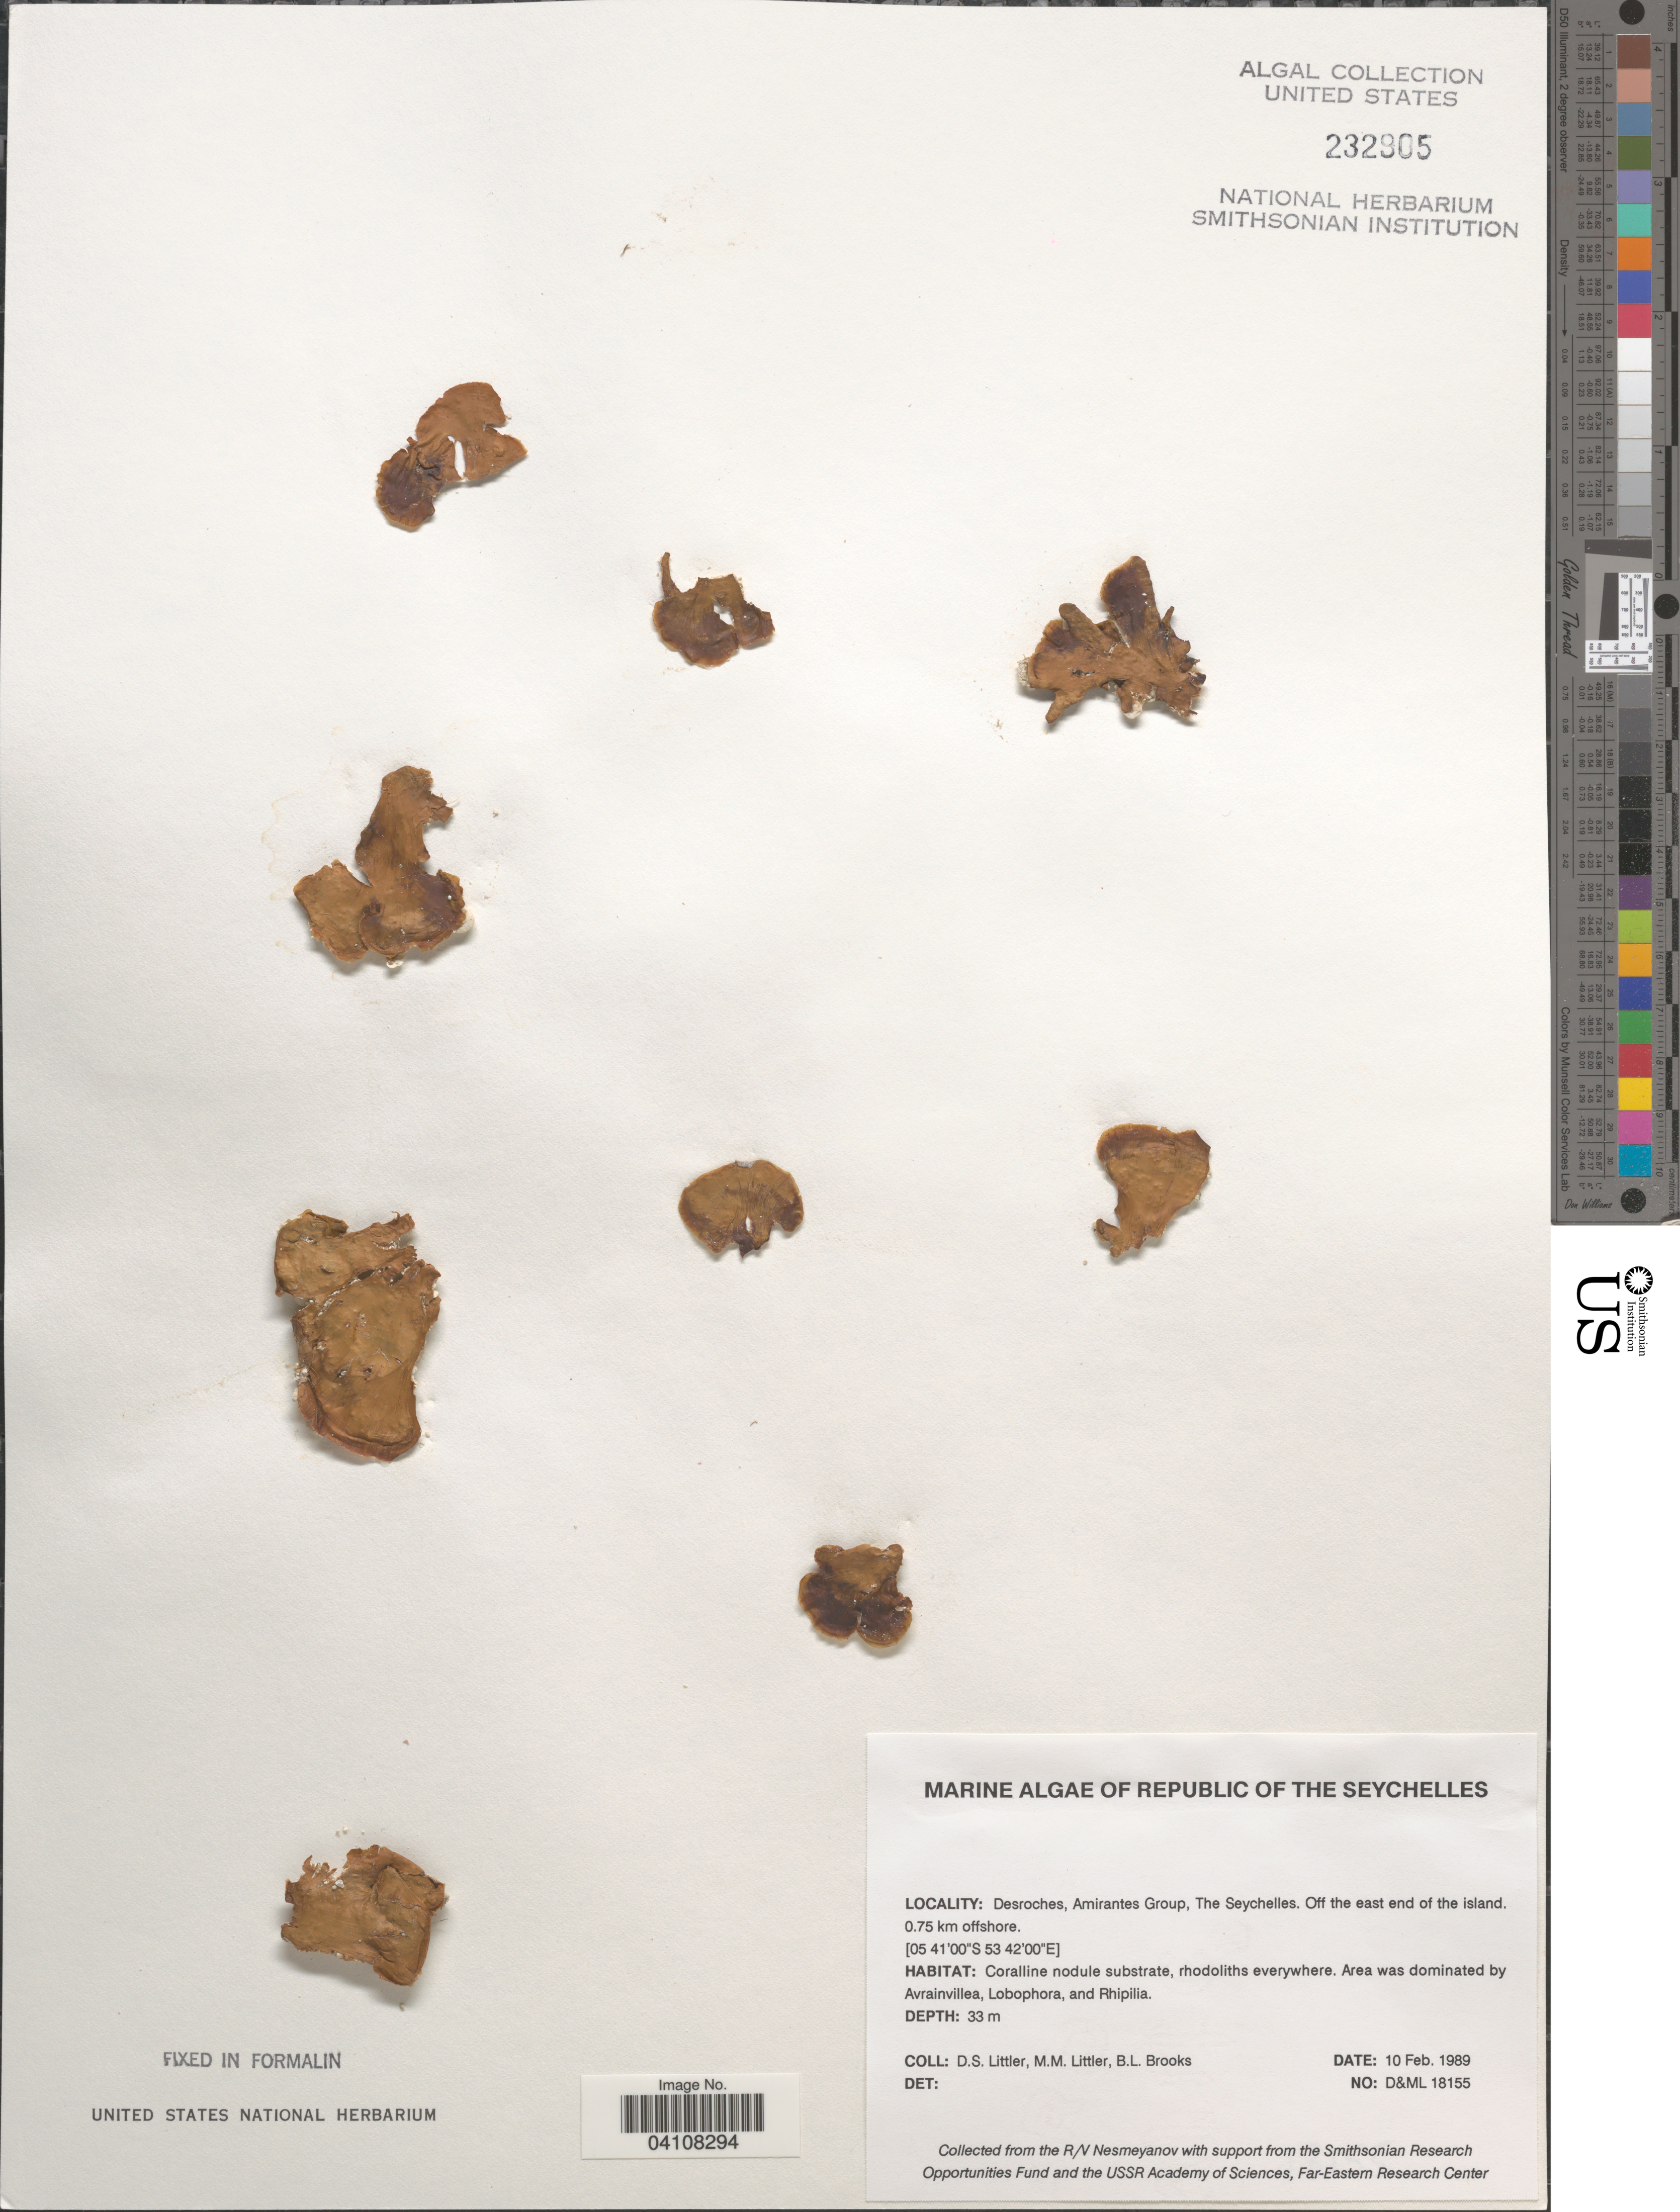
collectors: D. S. Littler & B. Brooks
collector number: D&ML18155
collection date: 1989-02-10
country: Seychelles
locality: Republic of The Seychelles. Desroches, Amirantes Group. Off the east end of the island. 0.75 km offshore.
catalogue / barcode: US 232905